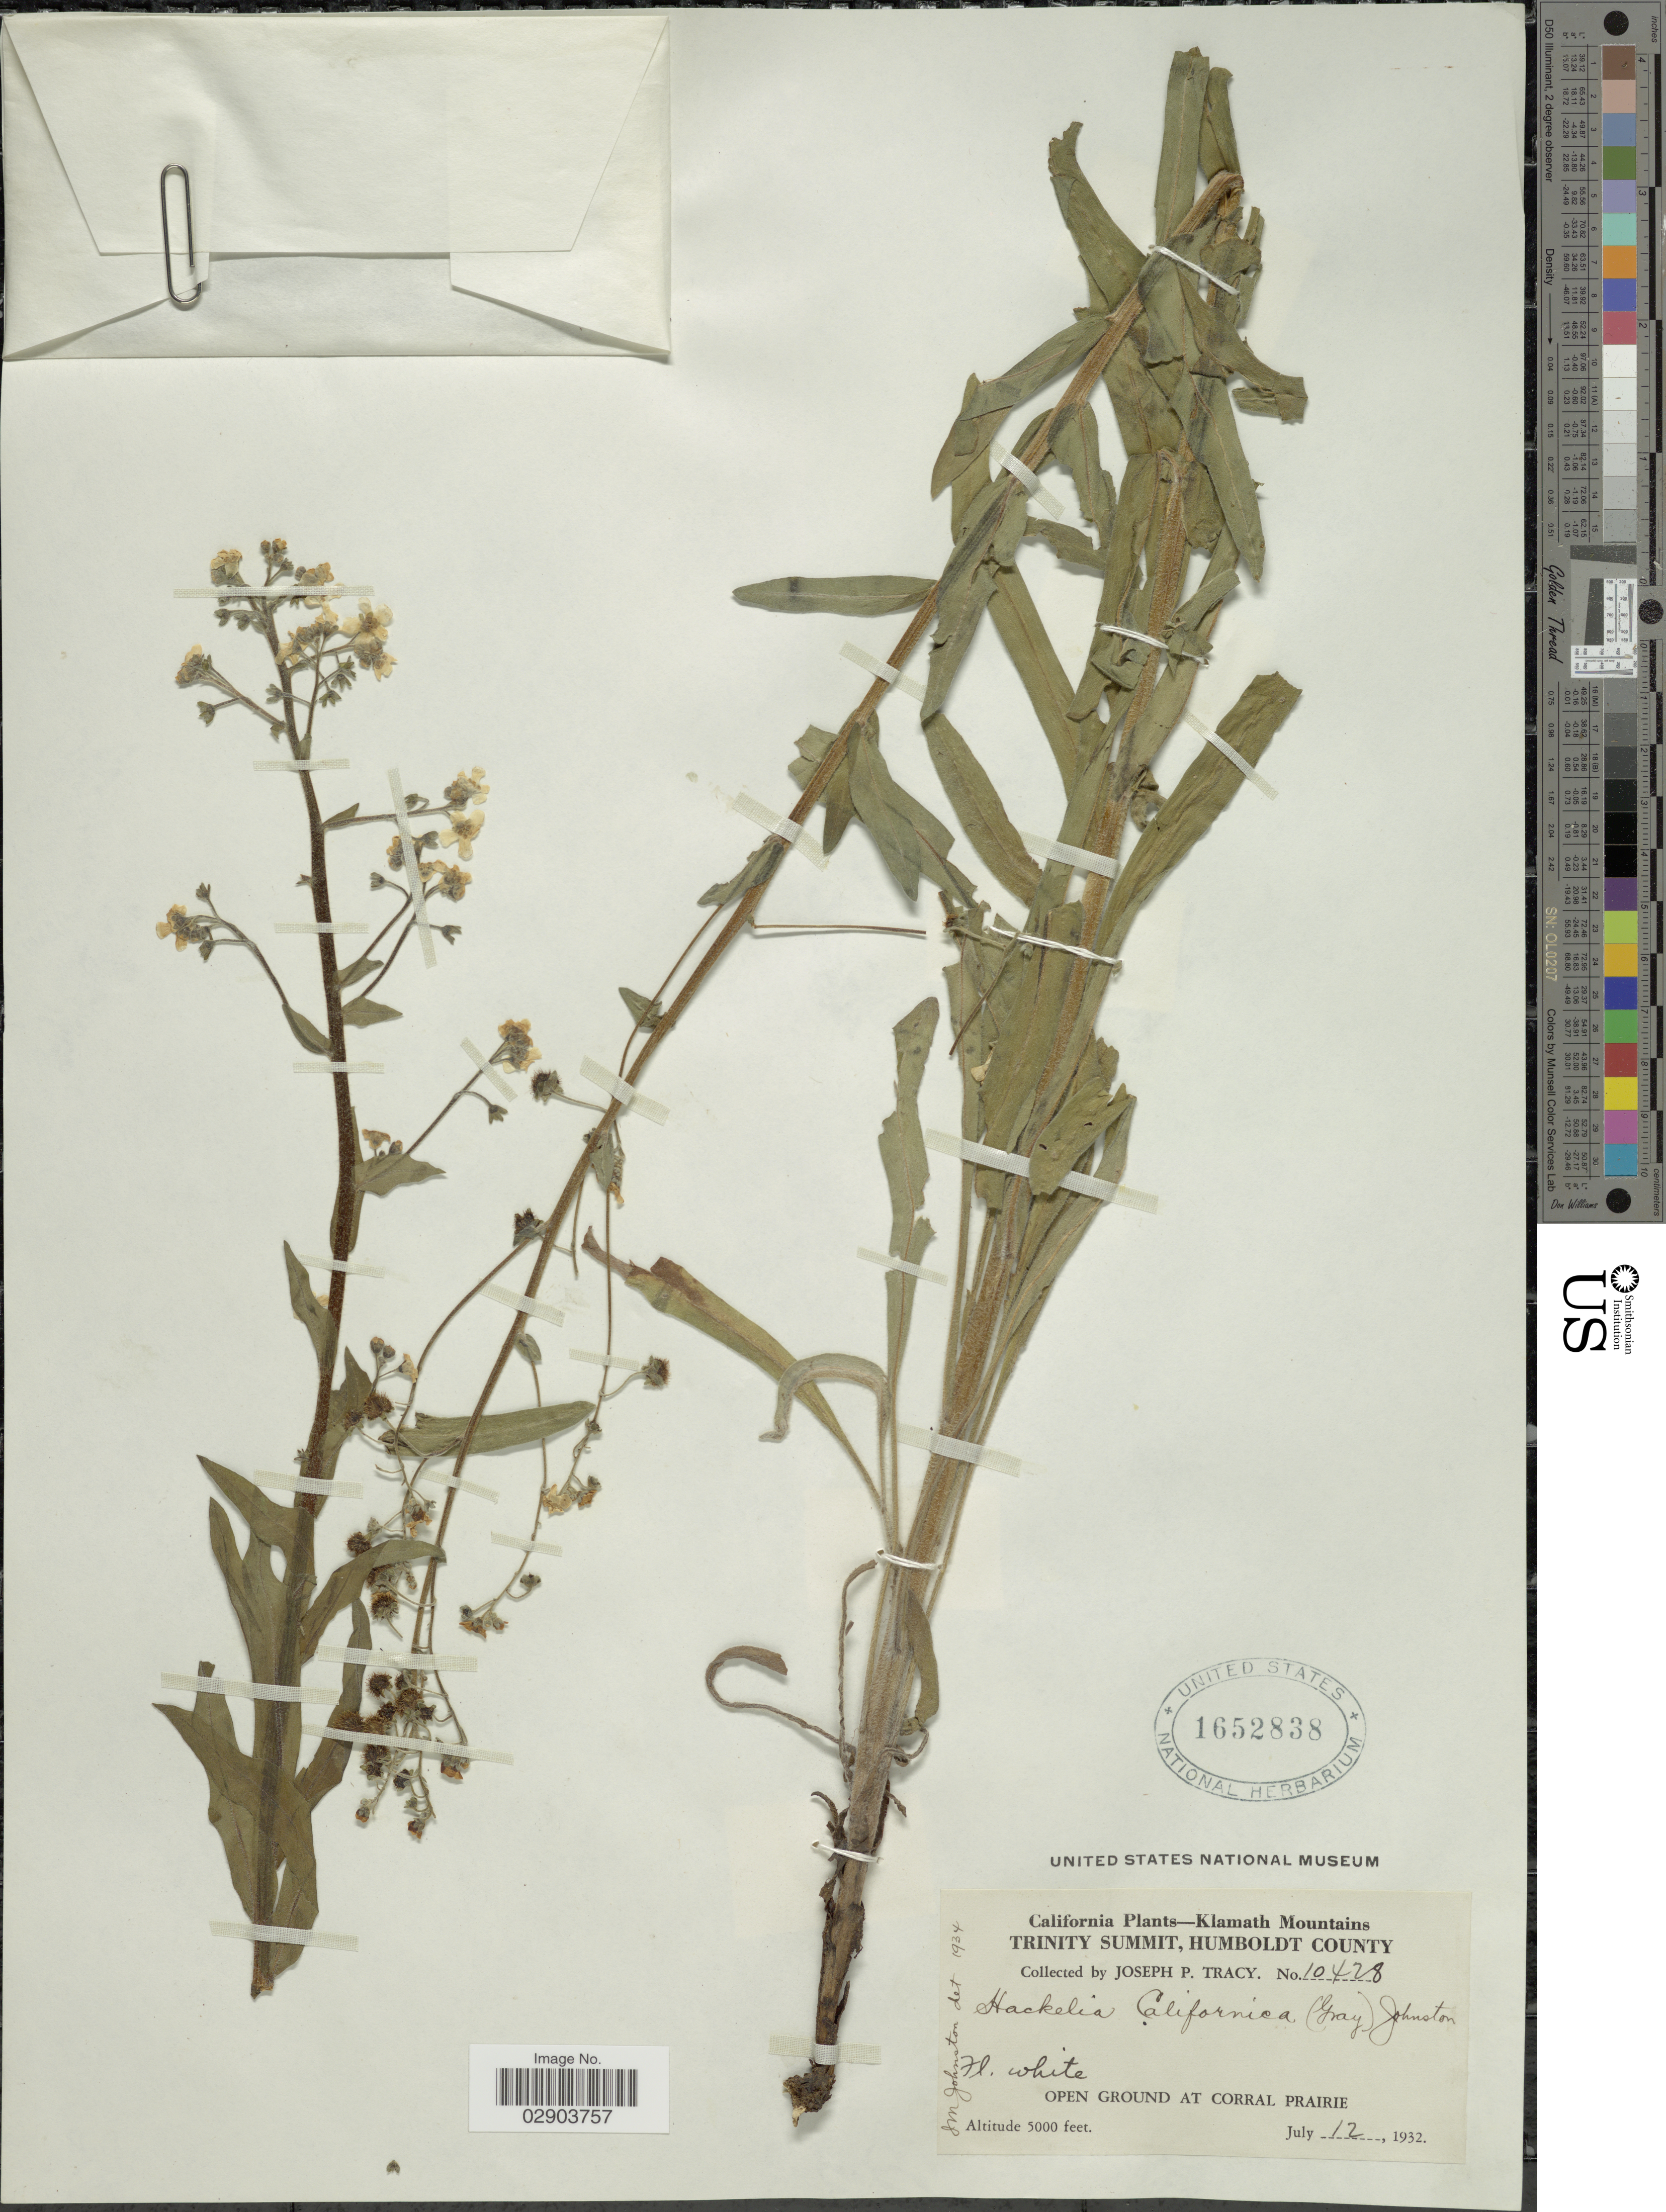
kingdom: Plantae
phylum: Tracheophyta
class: Magnoliopsida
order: Boraginales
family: Boraginaceae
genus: Hackelia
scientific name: Hackelia californica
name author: (A. Gray) I.M. Johnst.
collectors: J. Tracy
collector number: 10428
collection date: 1932-07-12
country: United States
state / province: California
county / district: Humboldt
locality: Klamath Mountains, Trinity Summit, Humboldt County, Open Ground at Corral Prairie.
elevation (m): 1524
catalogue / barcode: US 1652838